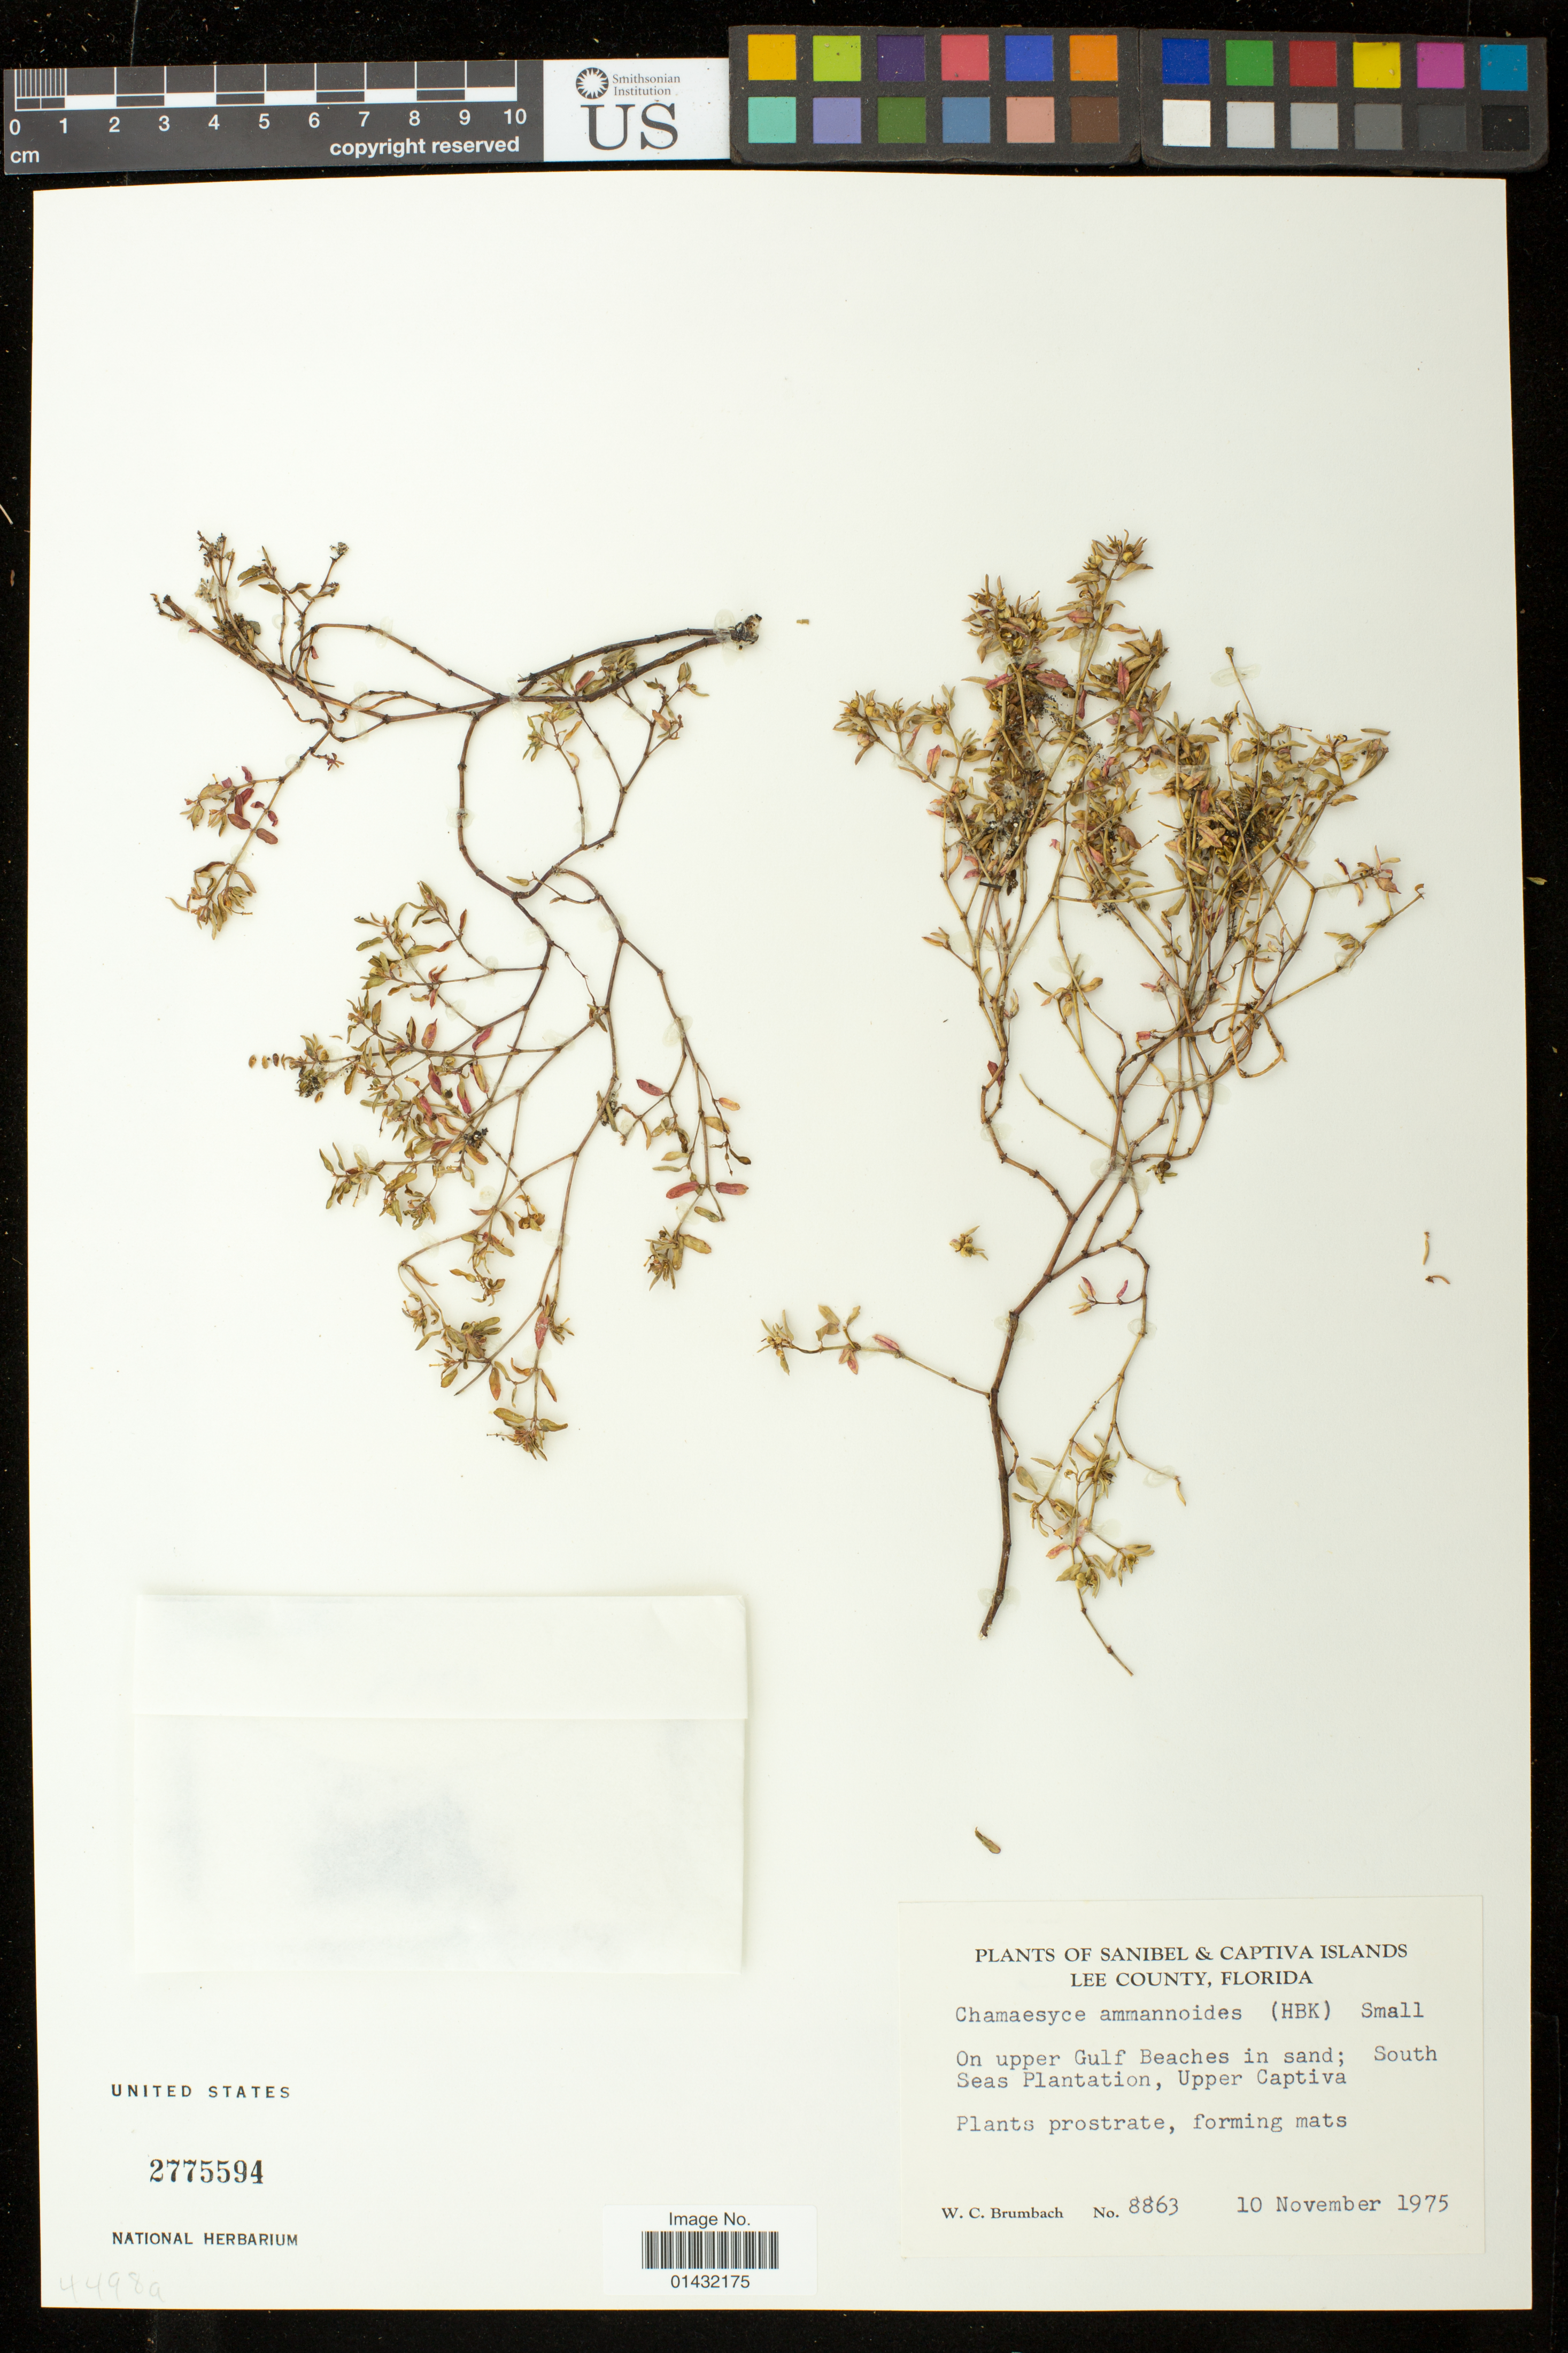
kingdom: Plantae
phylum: Tracheophyta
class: Magnoliopsida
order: Malpighiales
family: Euphorbiaceae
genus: Euphorbia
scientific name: Euphorbia bombensis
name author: Jacq.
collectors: W. C. Brumbach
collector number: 8863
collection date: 1975-11-10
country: United States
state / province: Florida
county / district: Lee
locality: Upper Gulf Beaches; South Seas Plantation; Upper Captiva;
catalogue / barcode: US 2775594